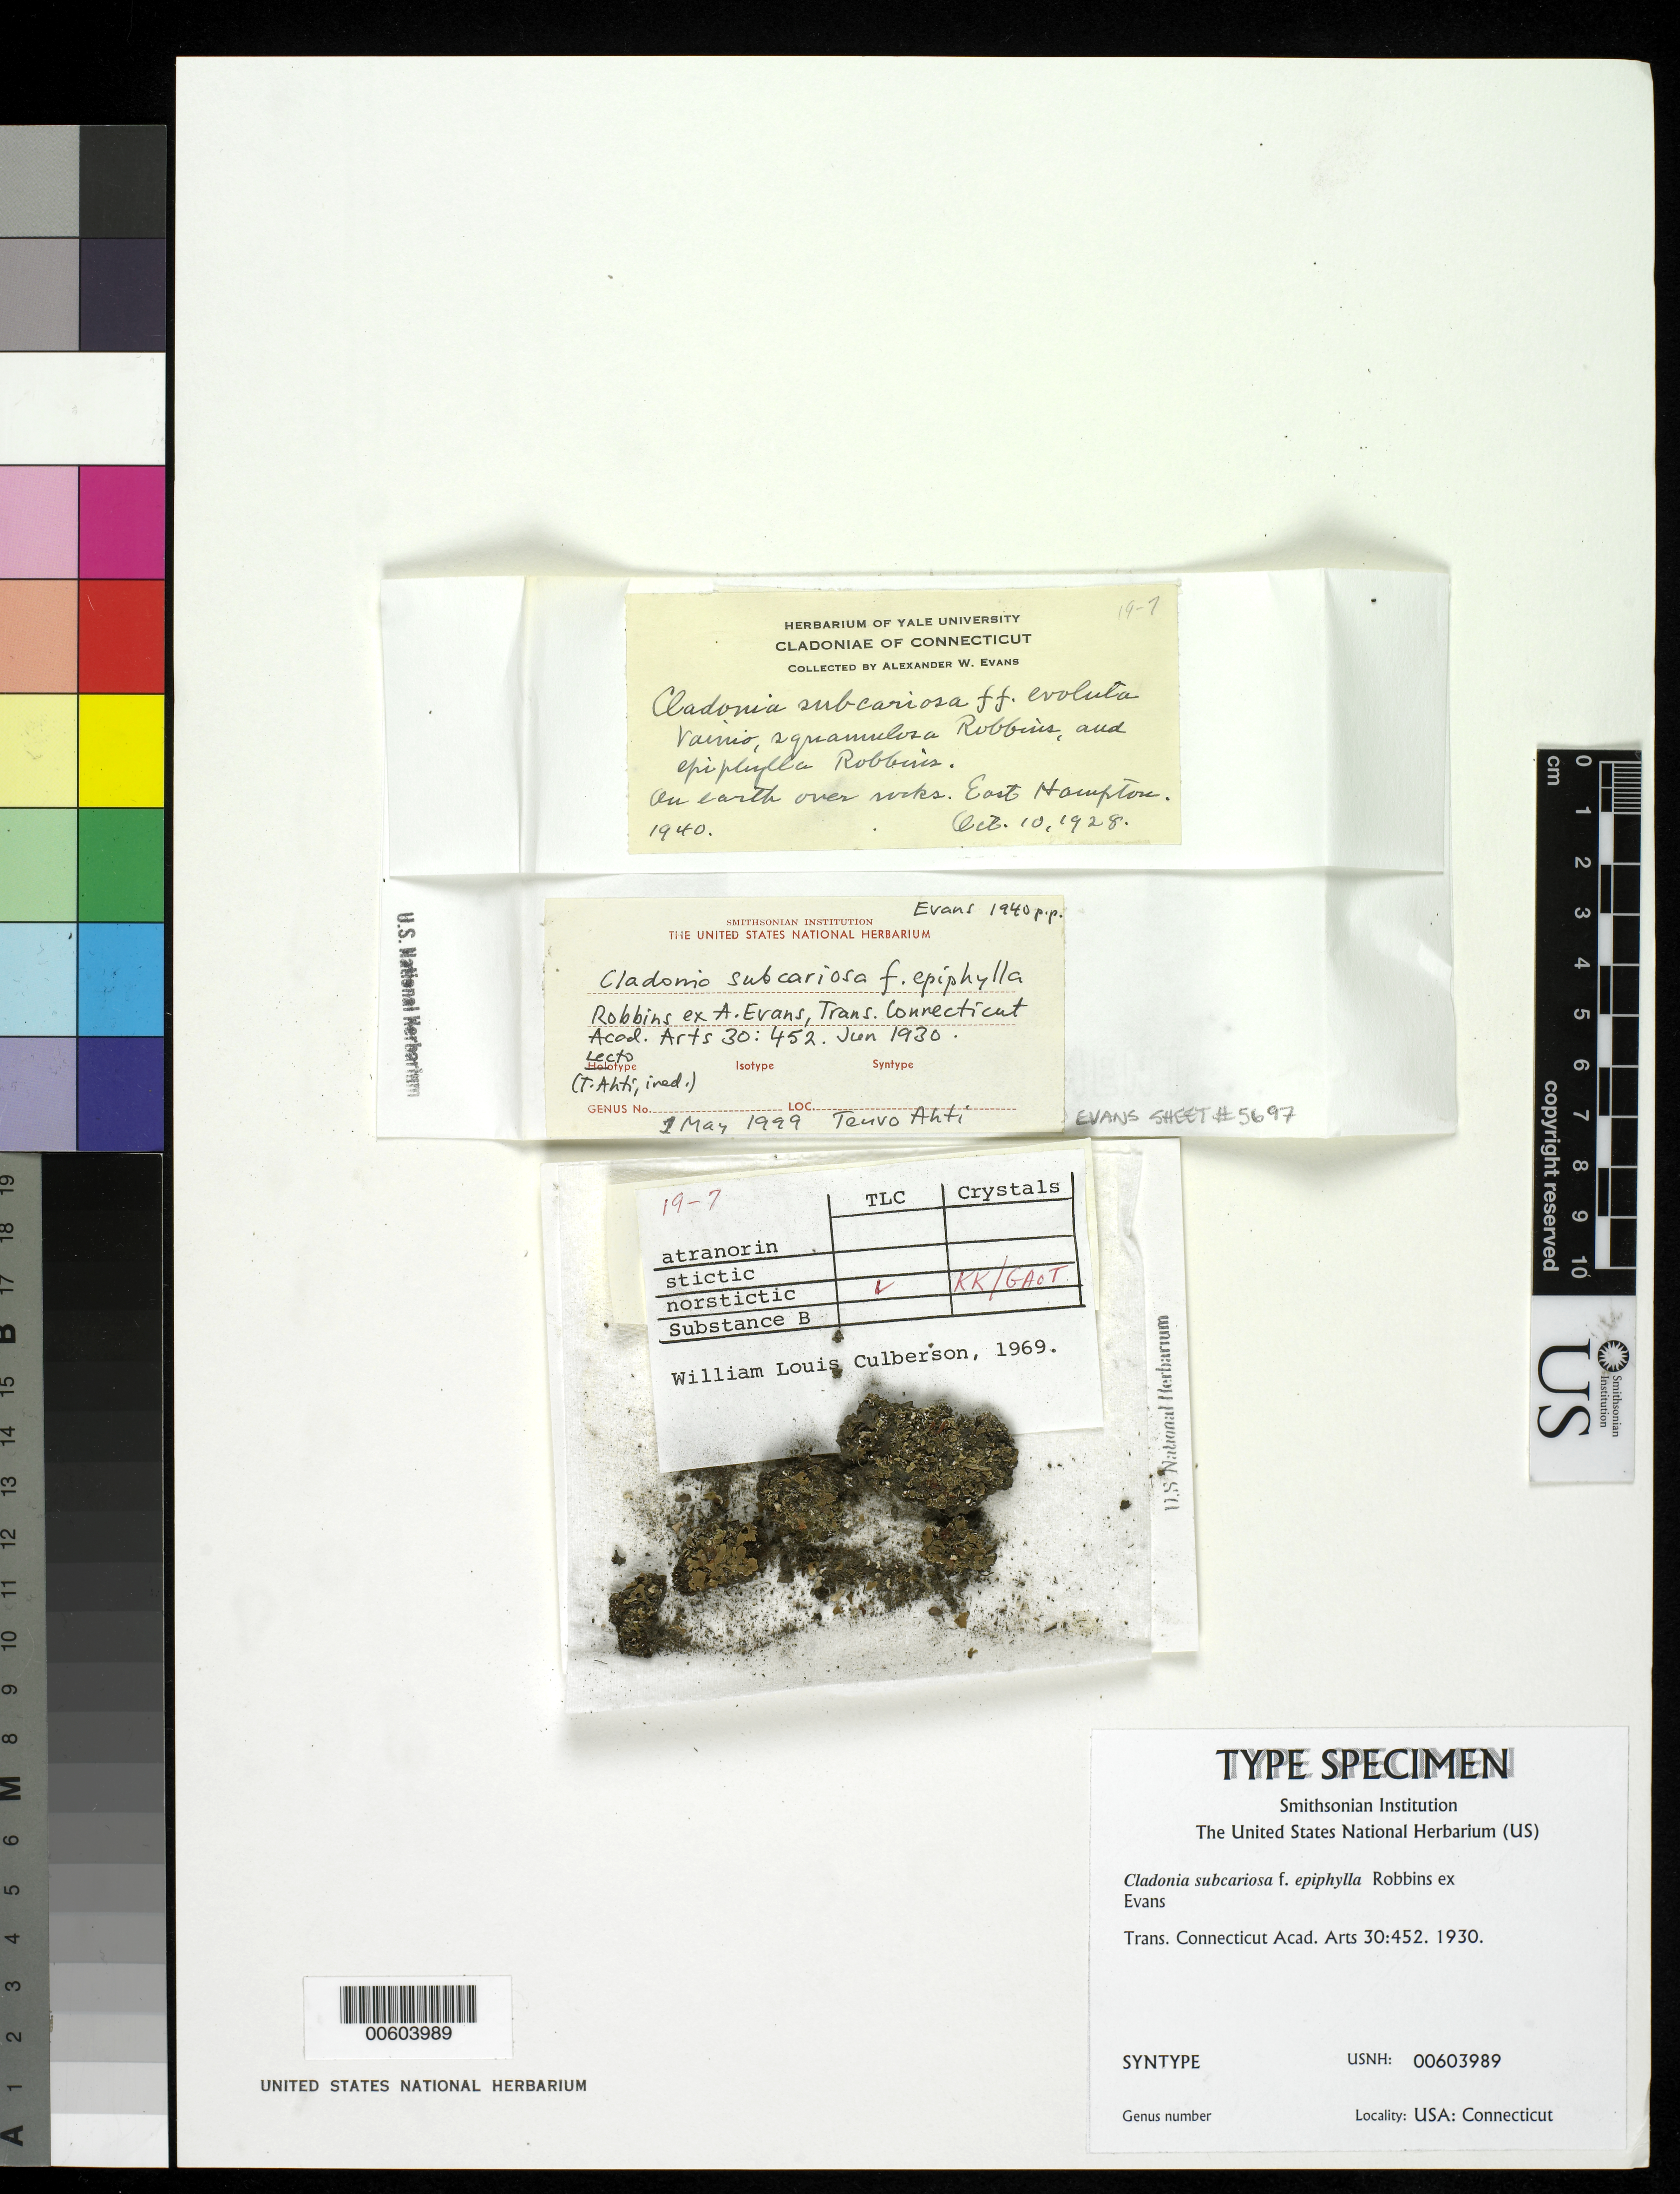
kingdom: Fungi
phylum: Ascomycota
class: Lecanoromycetes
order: Lecanorales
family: Cladoniaceae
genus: Cladonia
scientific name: Cladonia subcariosa f. epiphylla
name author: Szatala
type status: Syntype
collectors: A. W. Evans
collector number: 1940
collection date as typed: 10 Oct 1928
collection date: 1928-10-10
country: United States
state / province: Connecticut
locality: East Hampton.